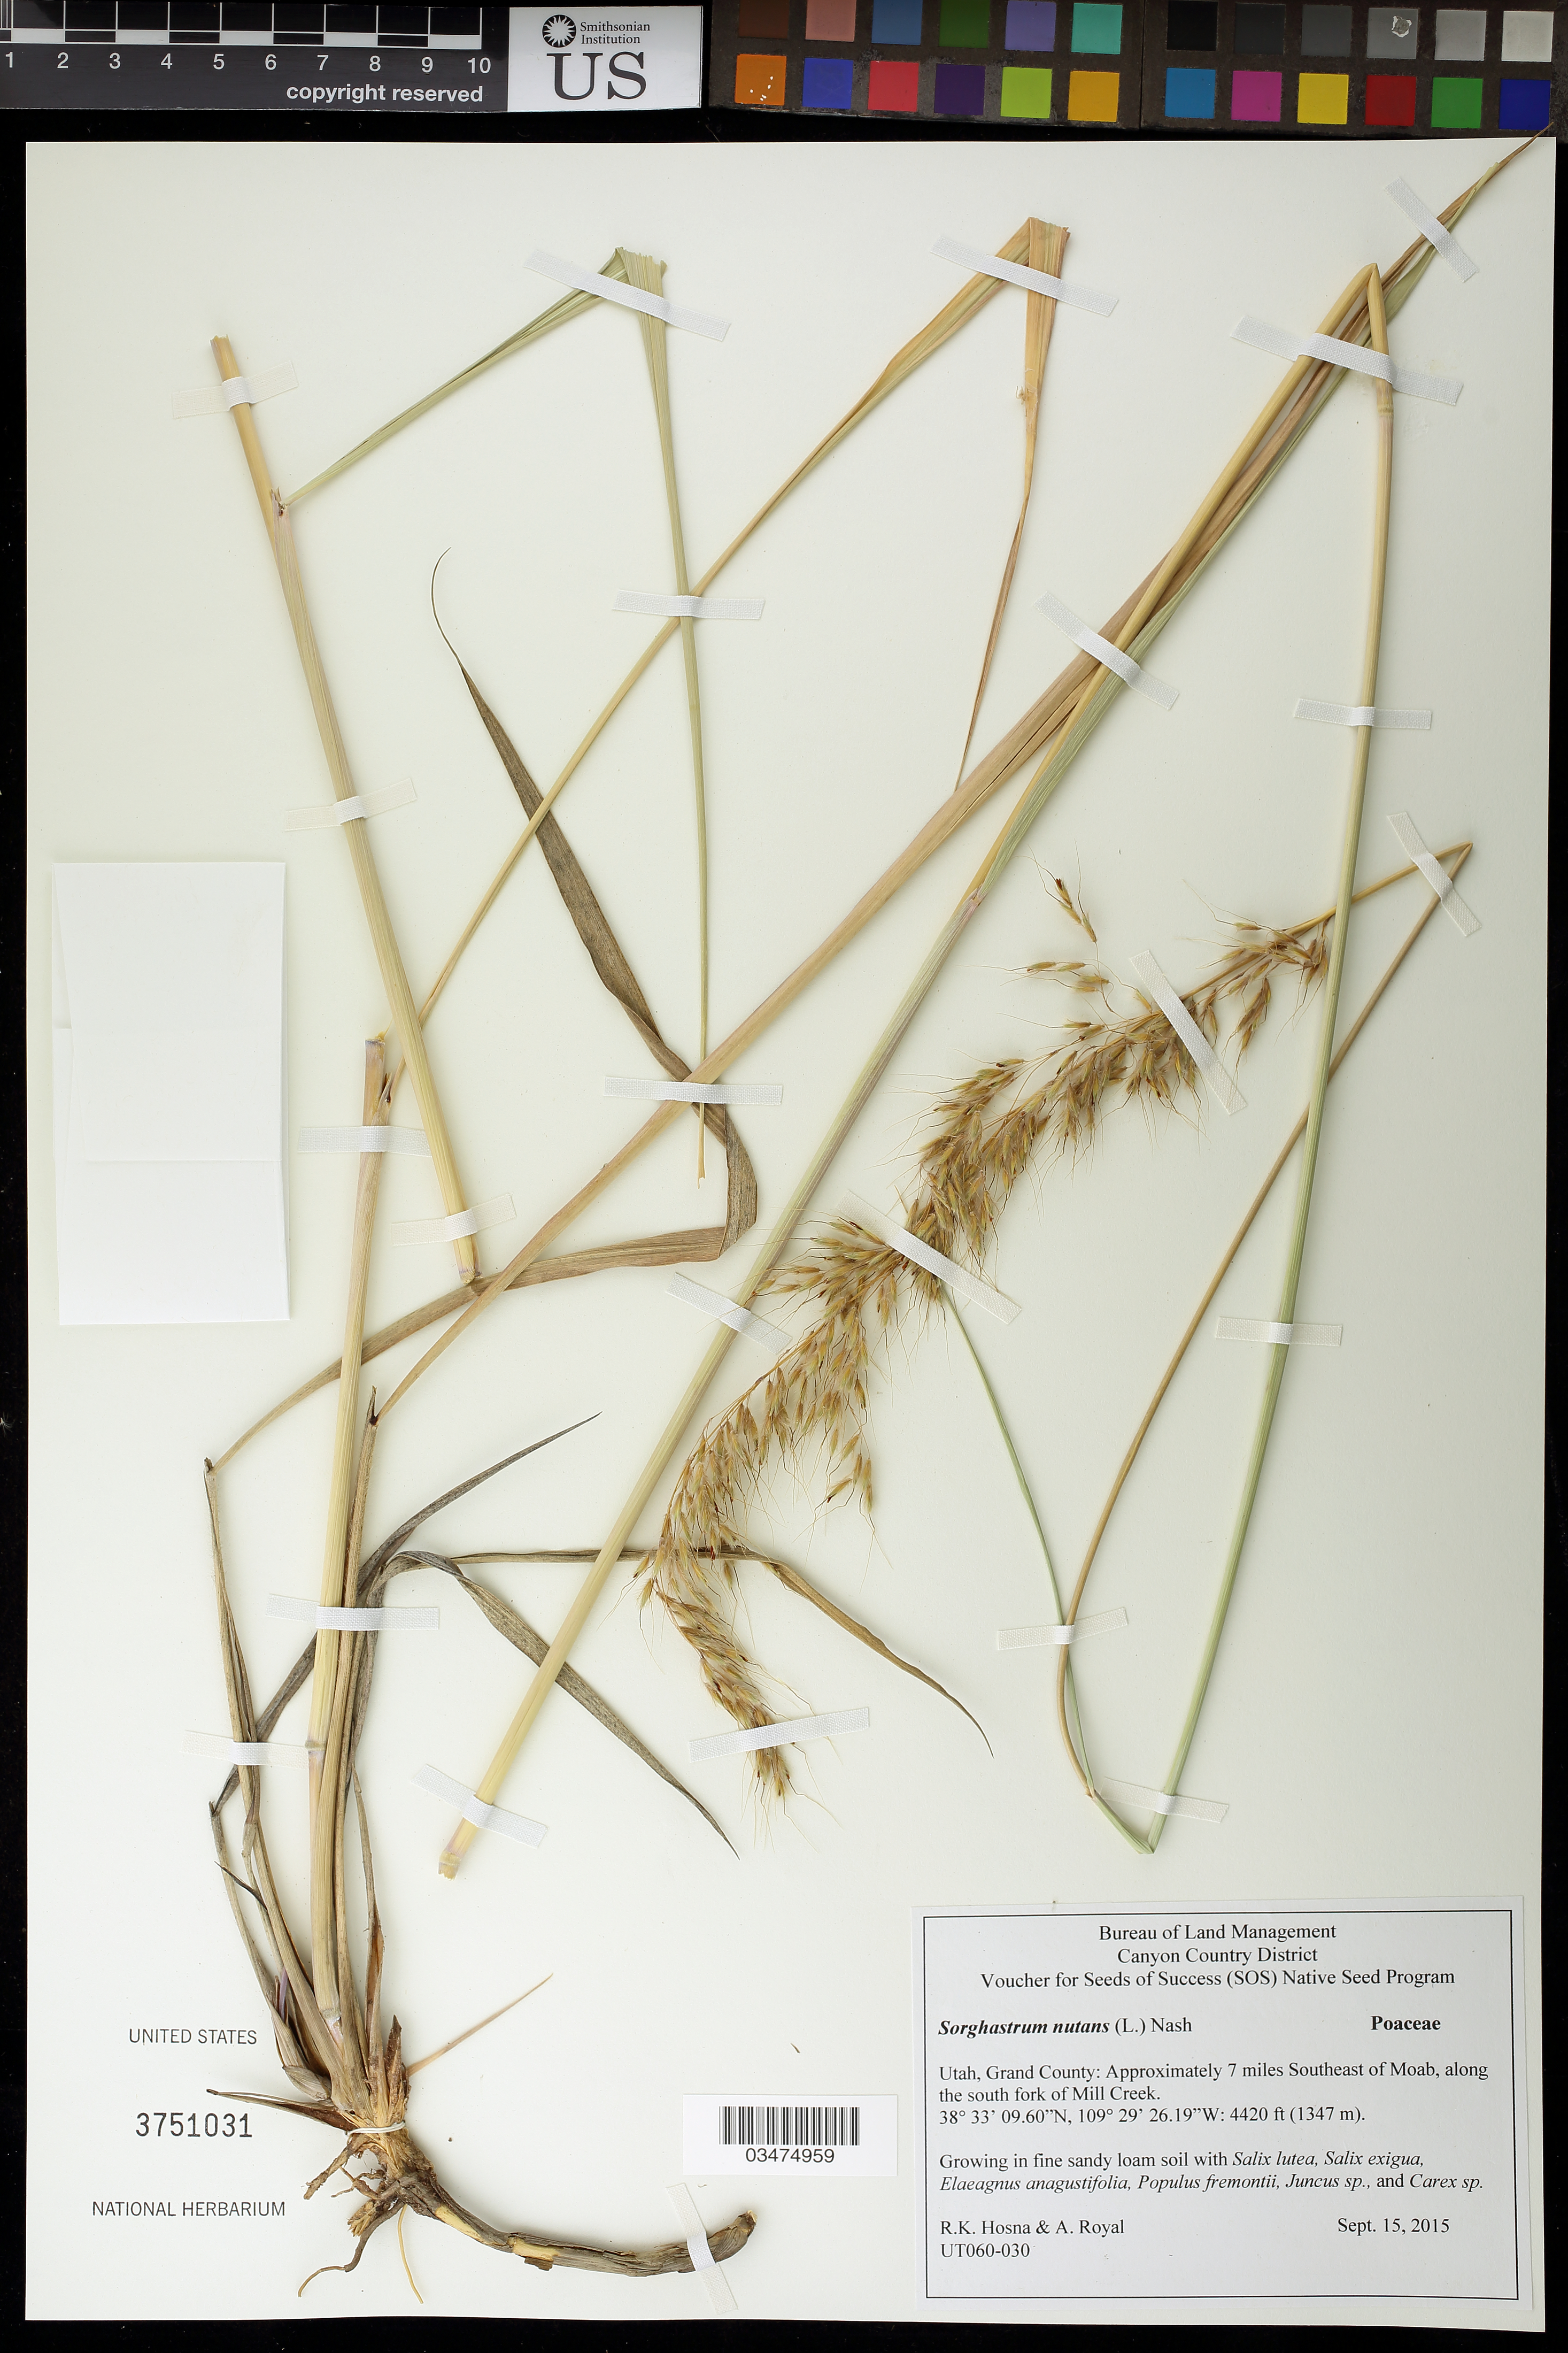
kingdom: Plantae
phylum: Tracheophyta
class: Liliopsida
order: Poales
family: Poaceae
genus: Sorghastrum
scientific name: Sorghastrum nutans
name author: (L.) Nash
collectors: R. Hosna & A. Royal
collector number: UT060-030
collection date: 2015-09-15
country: United States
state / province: Utah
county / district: Grand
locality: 7 mi. SE of Moab, along the S fork of Mill Creek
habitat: Fine sandy loam soil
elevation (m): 1347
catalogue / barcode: US 3751031